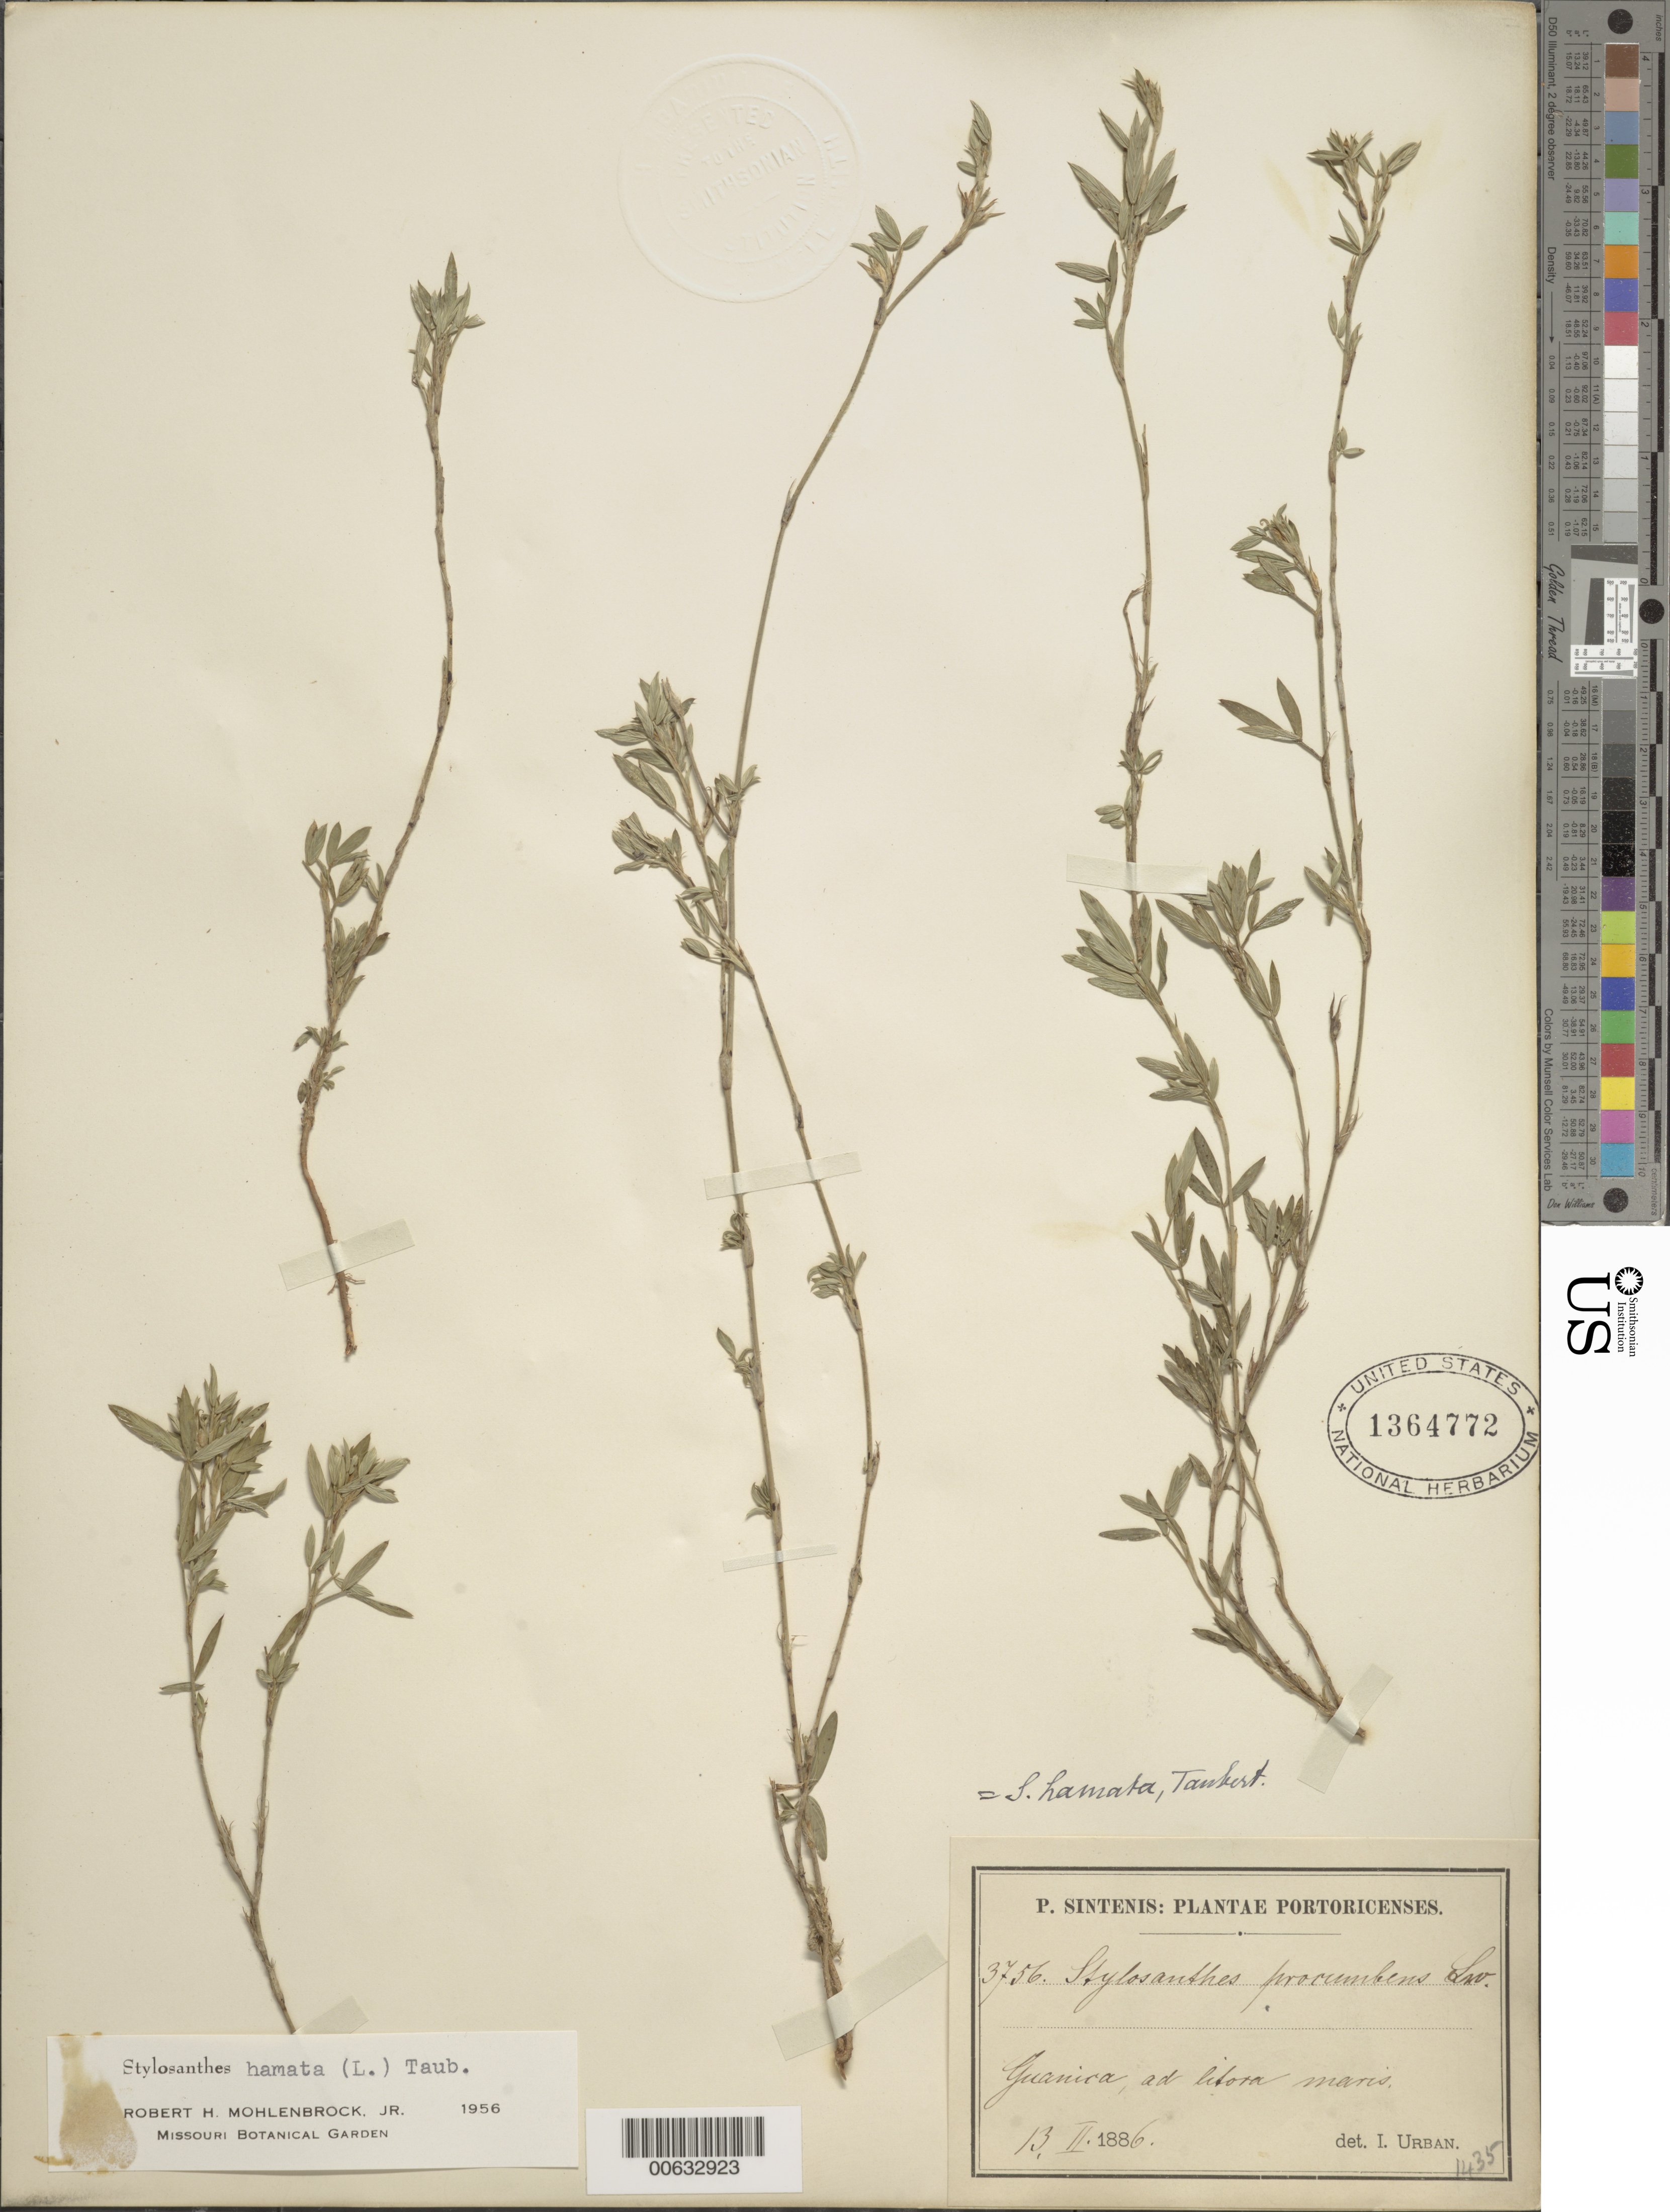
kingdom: Plantae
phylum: Tracheophyta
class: Magnoliopsida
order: Fabales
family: Fabaceae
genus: Stylosanthes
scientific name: Stylosanthes hamata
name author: (L.) Taub.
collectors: P. Sintenis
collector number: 3756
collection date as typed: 13 Feb 1886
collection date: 1886-02-13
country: Puerto Rico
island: Greater Antilles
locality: Guanica, ad litora maris.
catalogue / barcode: US 1364772